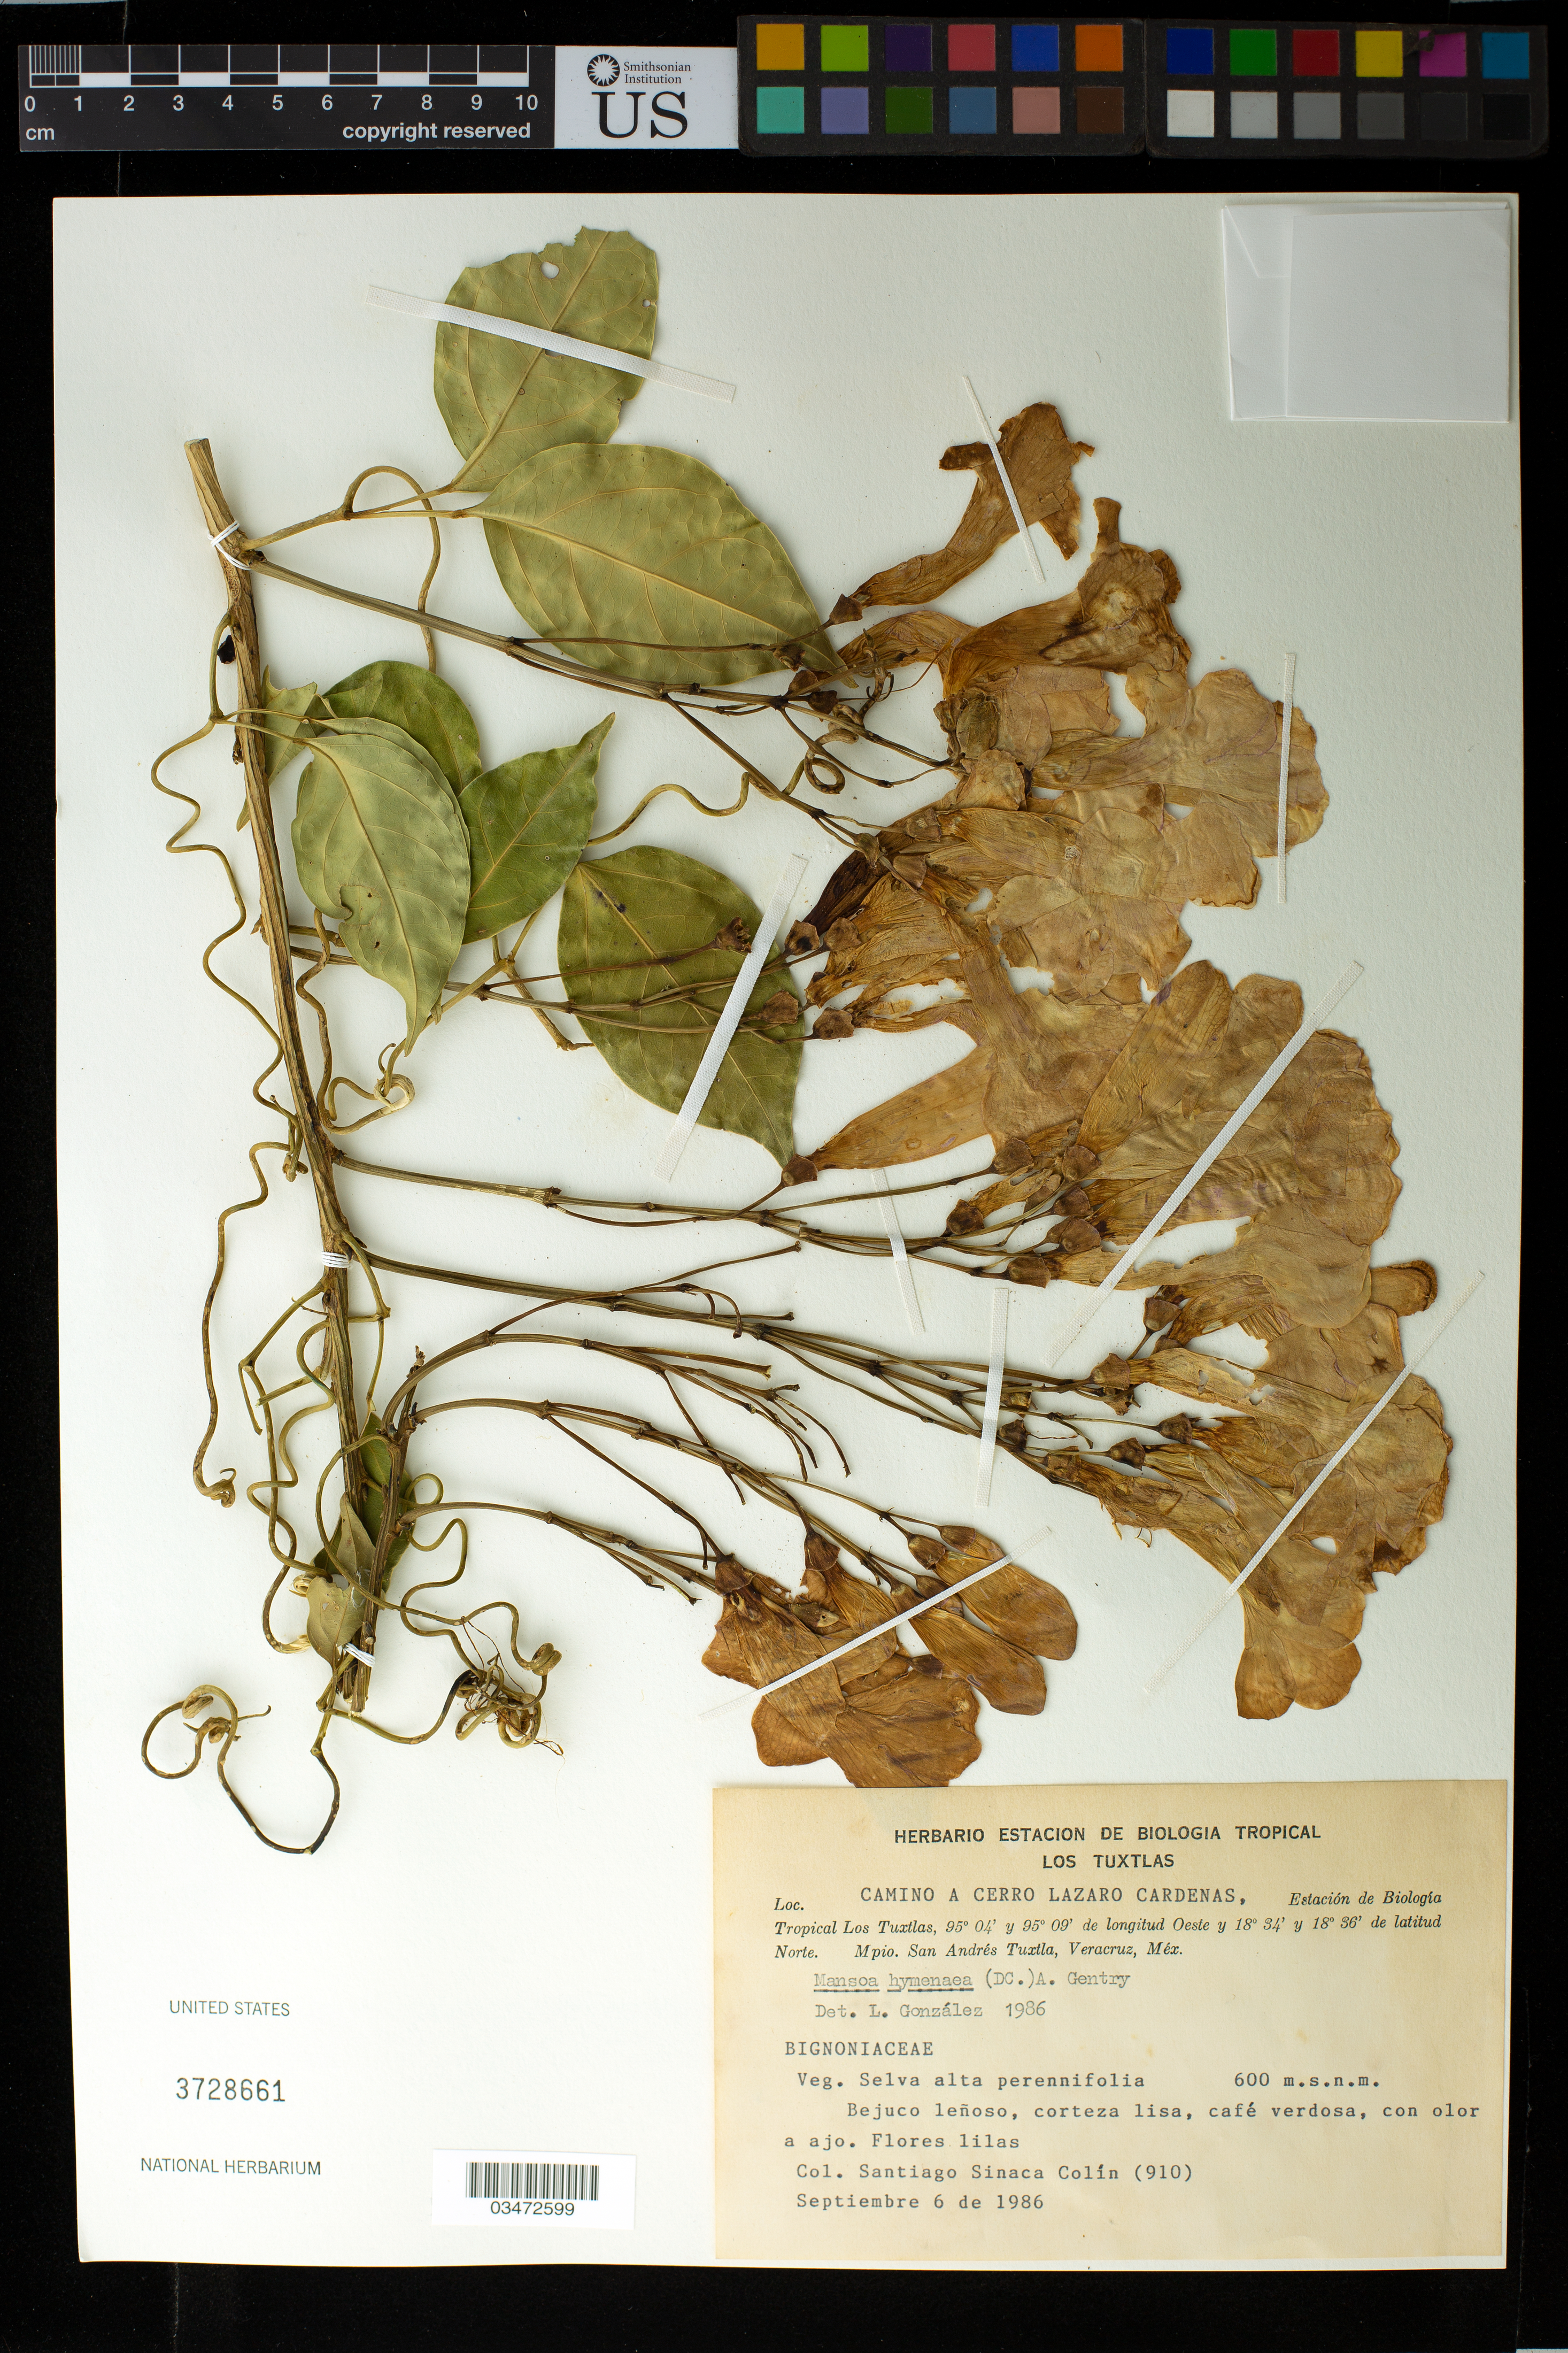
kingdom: Plantae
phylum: Tracheophyta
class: Magnoliopsida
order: Lamiales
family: Bignoniaceae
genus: Mansoa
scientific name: Mansoa hymenaea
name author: (DC.) A.H. Gentry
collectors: S. Santiago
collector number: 910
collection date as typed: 12 Jul 1986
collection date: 1986-09-06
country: Mexico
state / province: Quintana Roo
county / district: Cardenas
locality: Camino A Cerro Lazaro Cardenas Mpio. San Andrews Tuxtla, Veracruz, Mex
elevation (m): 600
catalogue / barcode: US 3728661